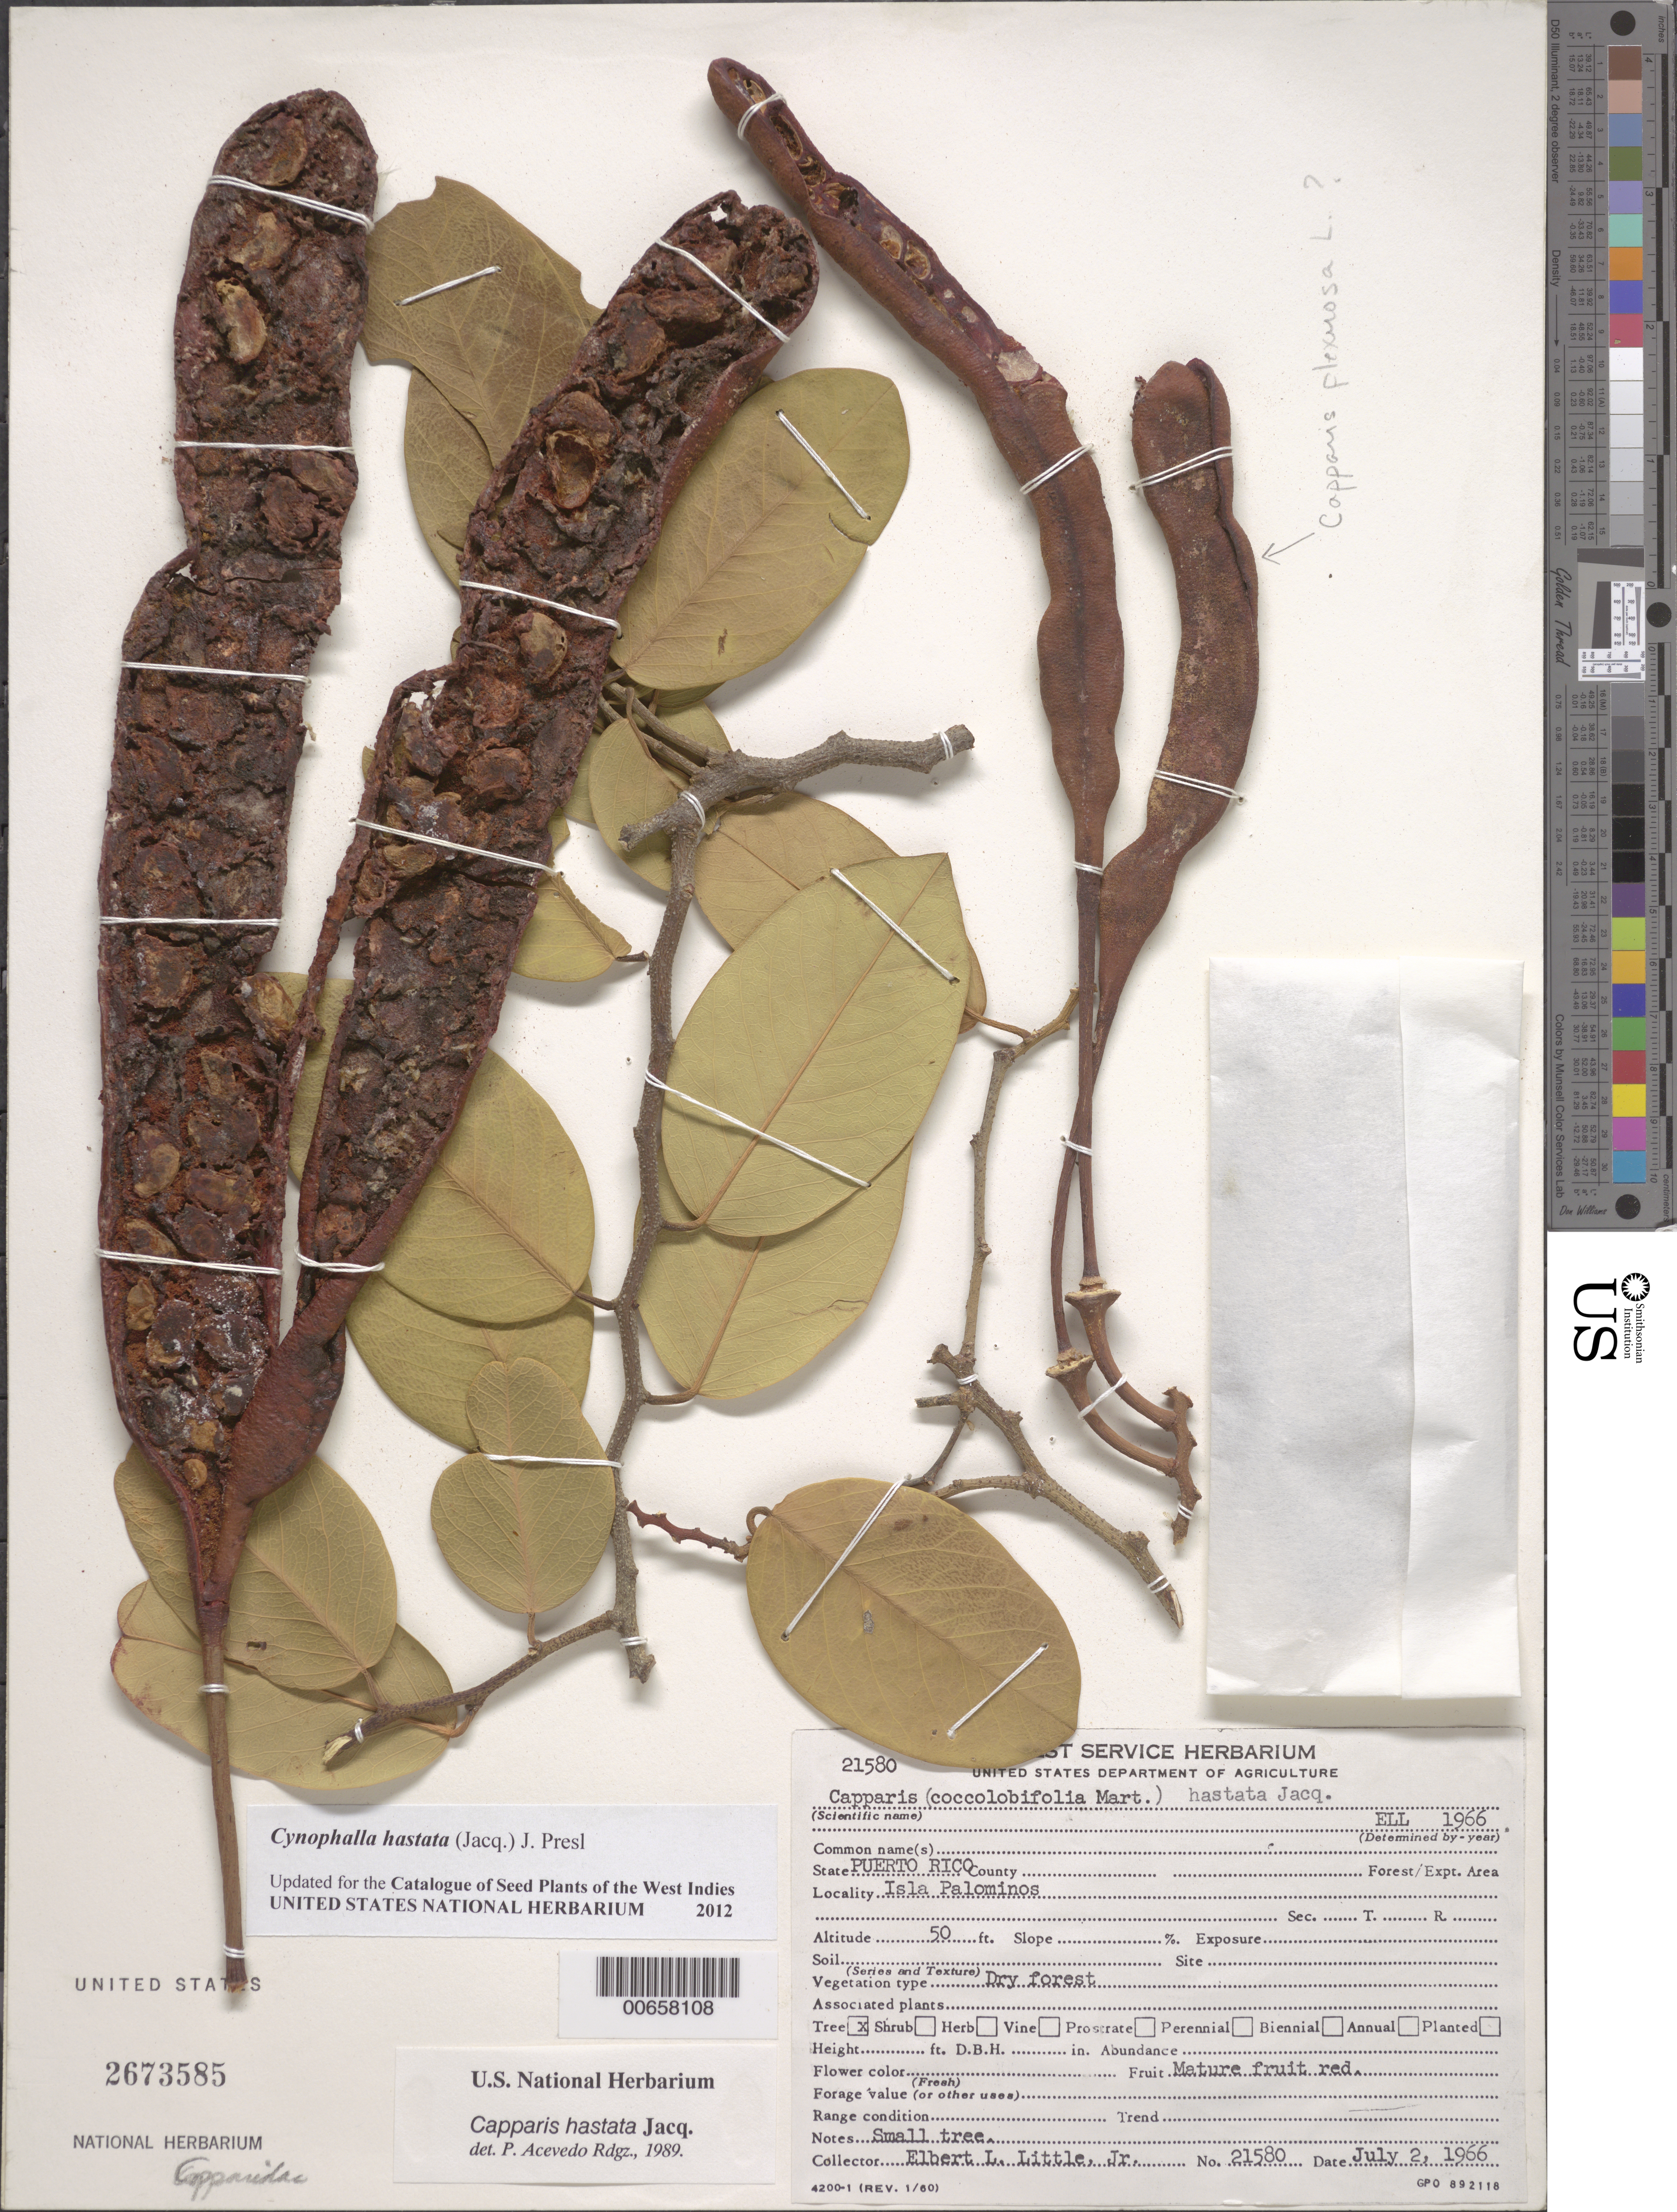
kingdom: Plantae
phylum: Tracheophyta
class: Magnoliopsida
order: Brassicales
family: Capparaceae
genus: Capparis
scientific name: Capparis hastata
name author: Jacq.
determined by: Little, Elbert L., Jr., (FSSR), United States Department of Agriculture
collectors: E. L. Little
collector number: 21580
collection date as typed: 02 Jul 1966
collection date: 1966-07-02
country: Puerto Rico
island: Greater Antilles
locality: Isla Palominos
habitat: Dry forest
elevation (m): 15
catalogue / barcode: US 2673585